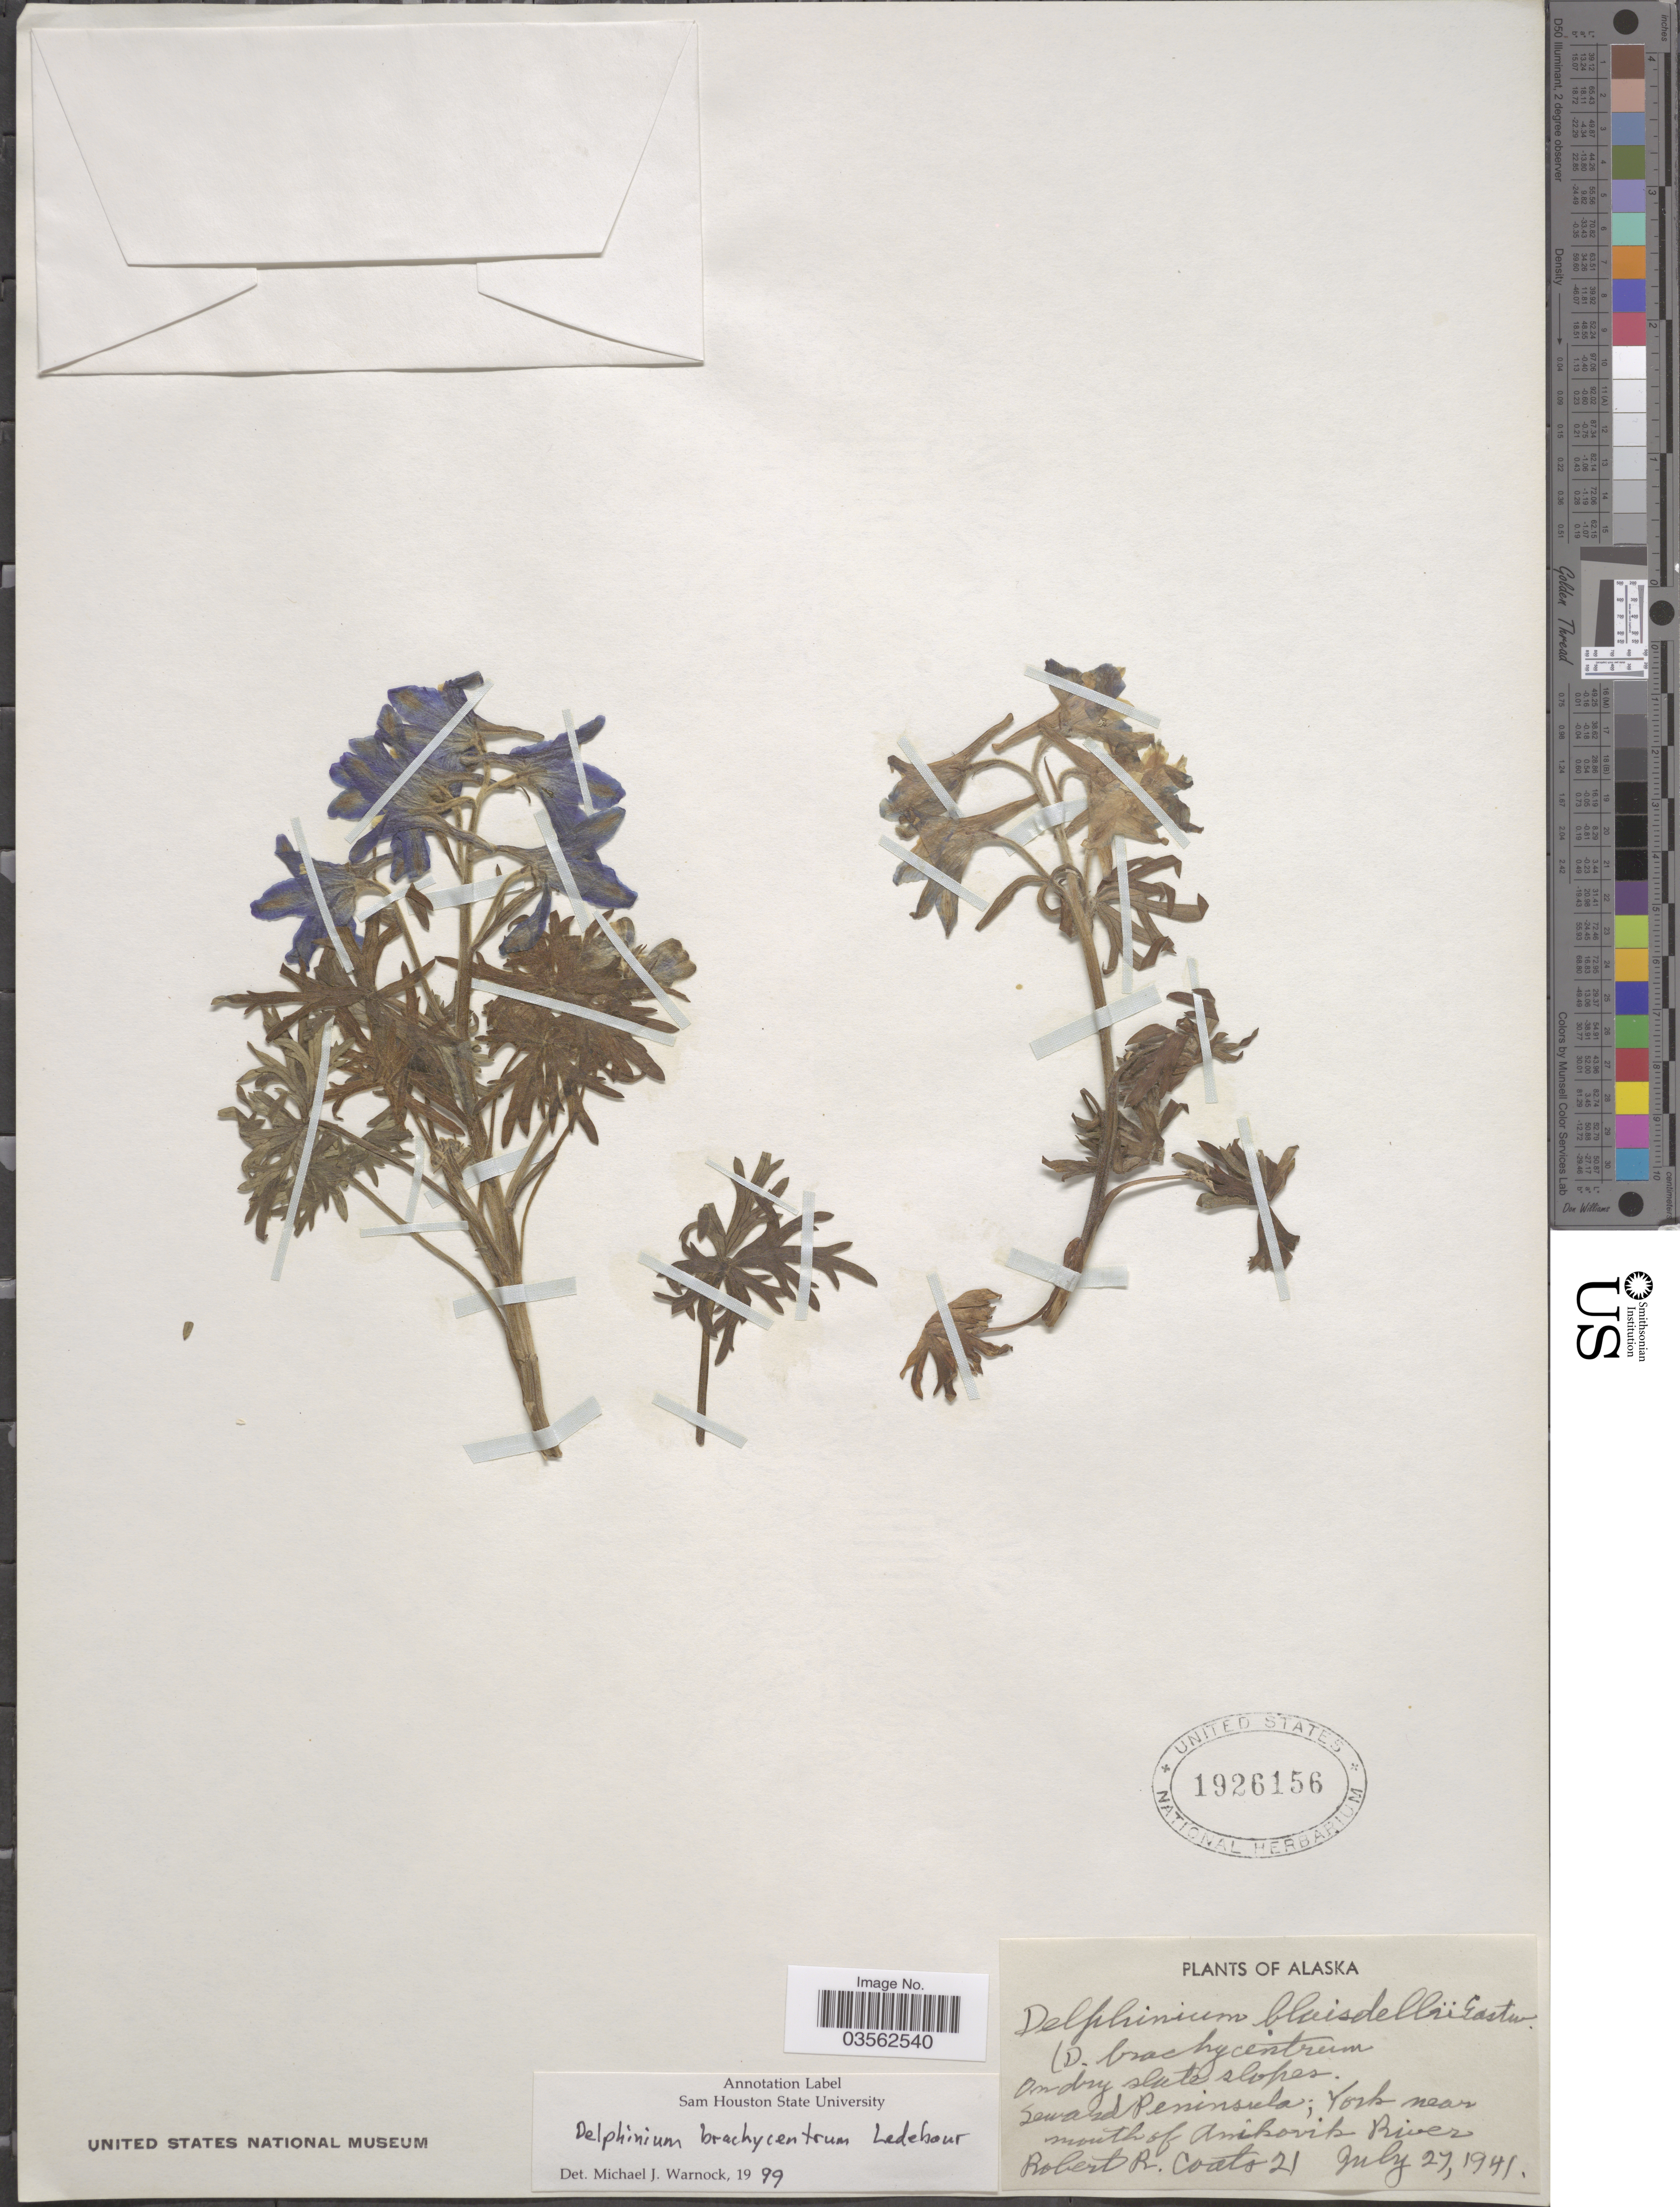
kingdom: Plantae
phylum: Tracheophyta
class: Magnoliopsida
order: Ranunculales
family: Ranunculaceae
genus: Delphinium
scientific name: Delphinium brachycentrum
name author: Ledeb.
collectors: R. Coats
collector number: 21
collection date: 1941-07-27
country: United States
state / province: Alaska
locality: Seward Peninsula; York near mouth of Anikovik River.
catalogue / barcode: US 1926156